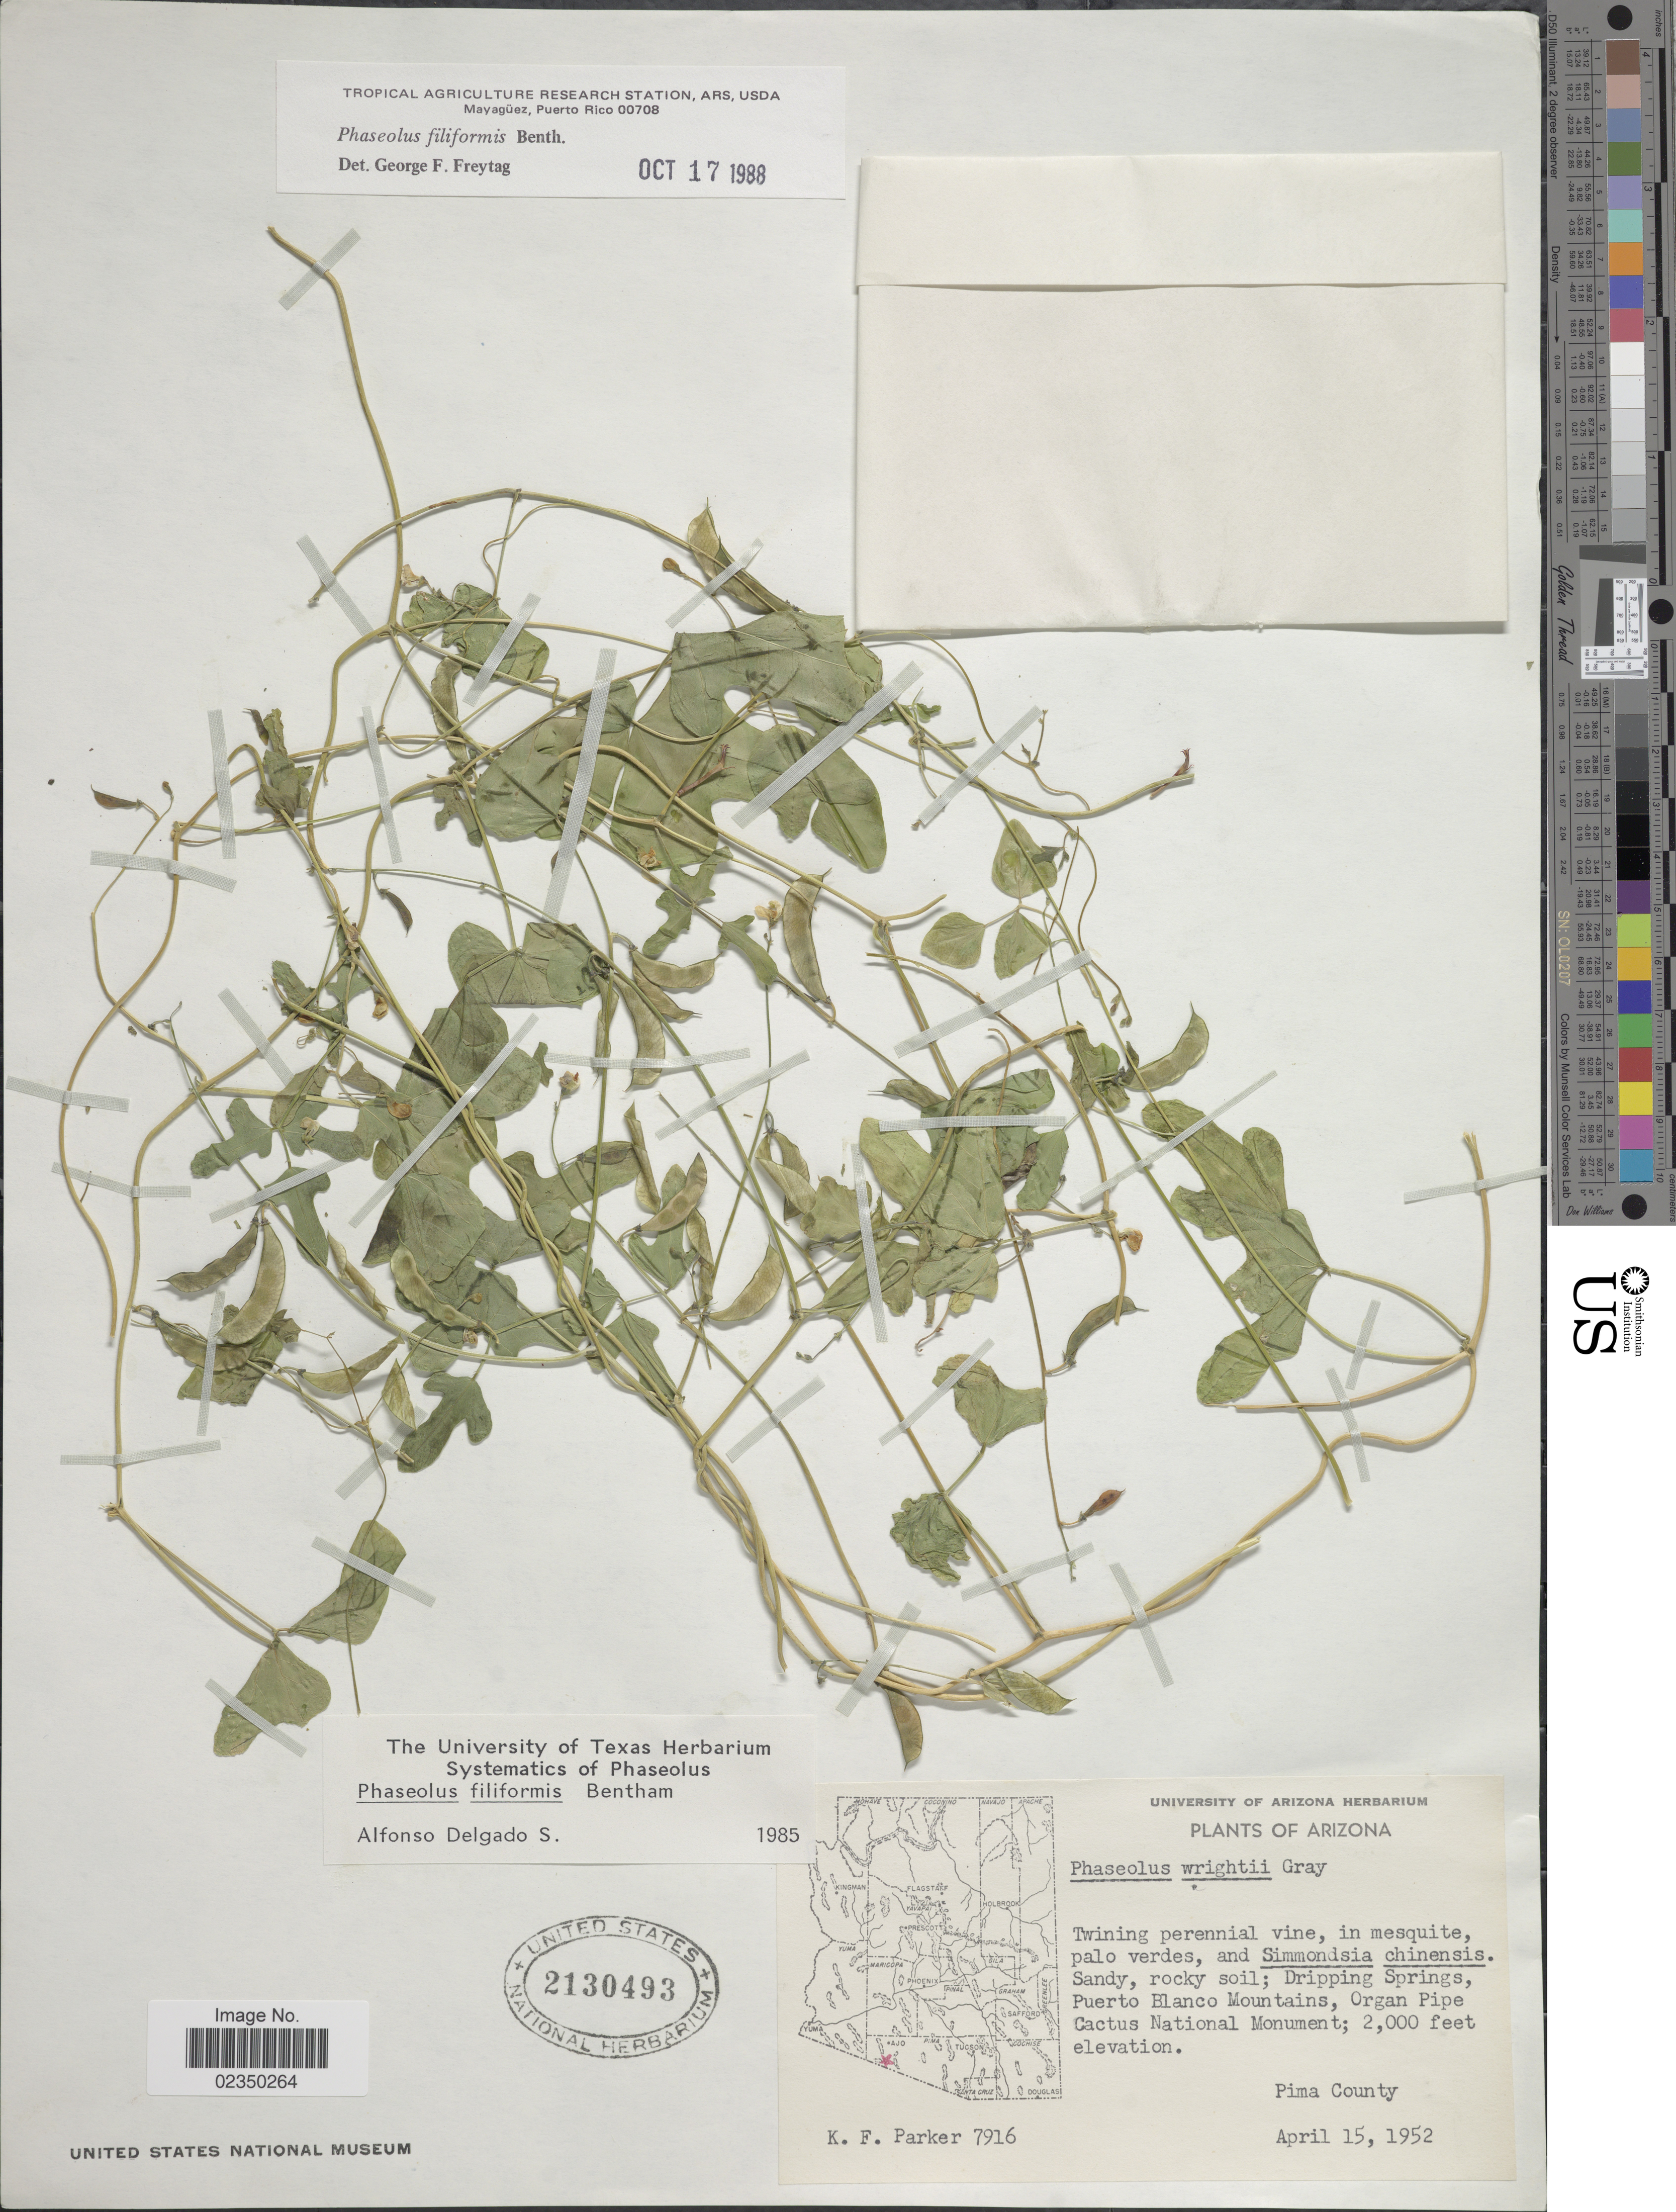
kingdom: Plantae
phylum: Tracheophyta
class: Magnoliopsida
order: Fabales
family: Fabaceae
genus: Phaseolus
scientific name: Phaseolus filiformis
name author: Benth.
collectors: K. F. Parker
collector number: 7916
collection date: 1952-04-15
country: United States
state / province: Arizona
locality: Dripping Springs, Puerto Blanco Mountains, Organ Pipe Cactus National Monument, Pima County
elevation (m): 610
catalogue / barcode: US 2130493